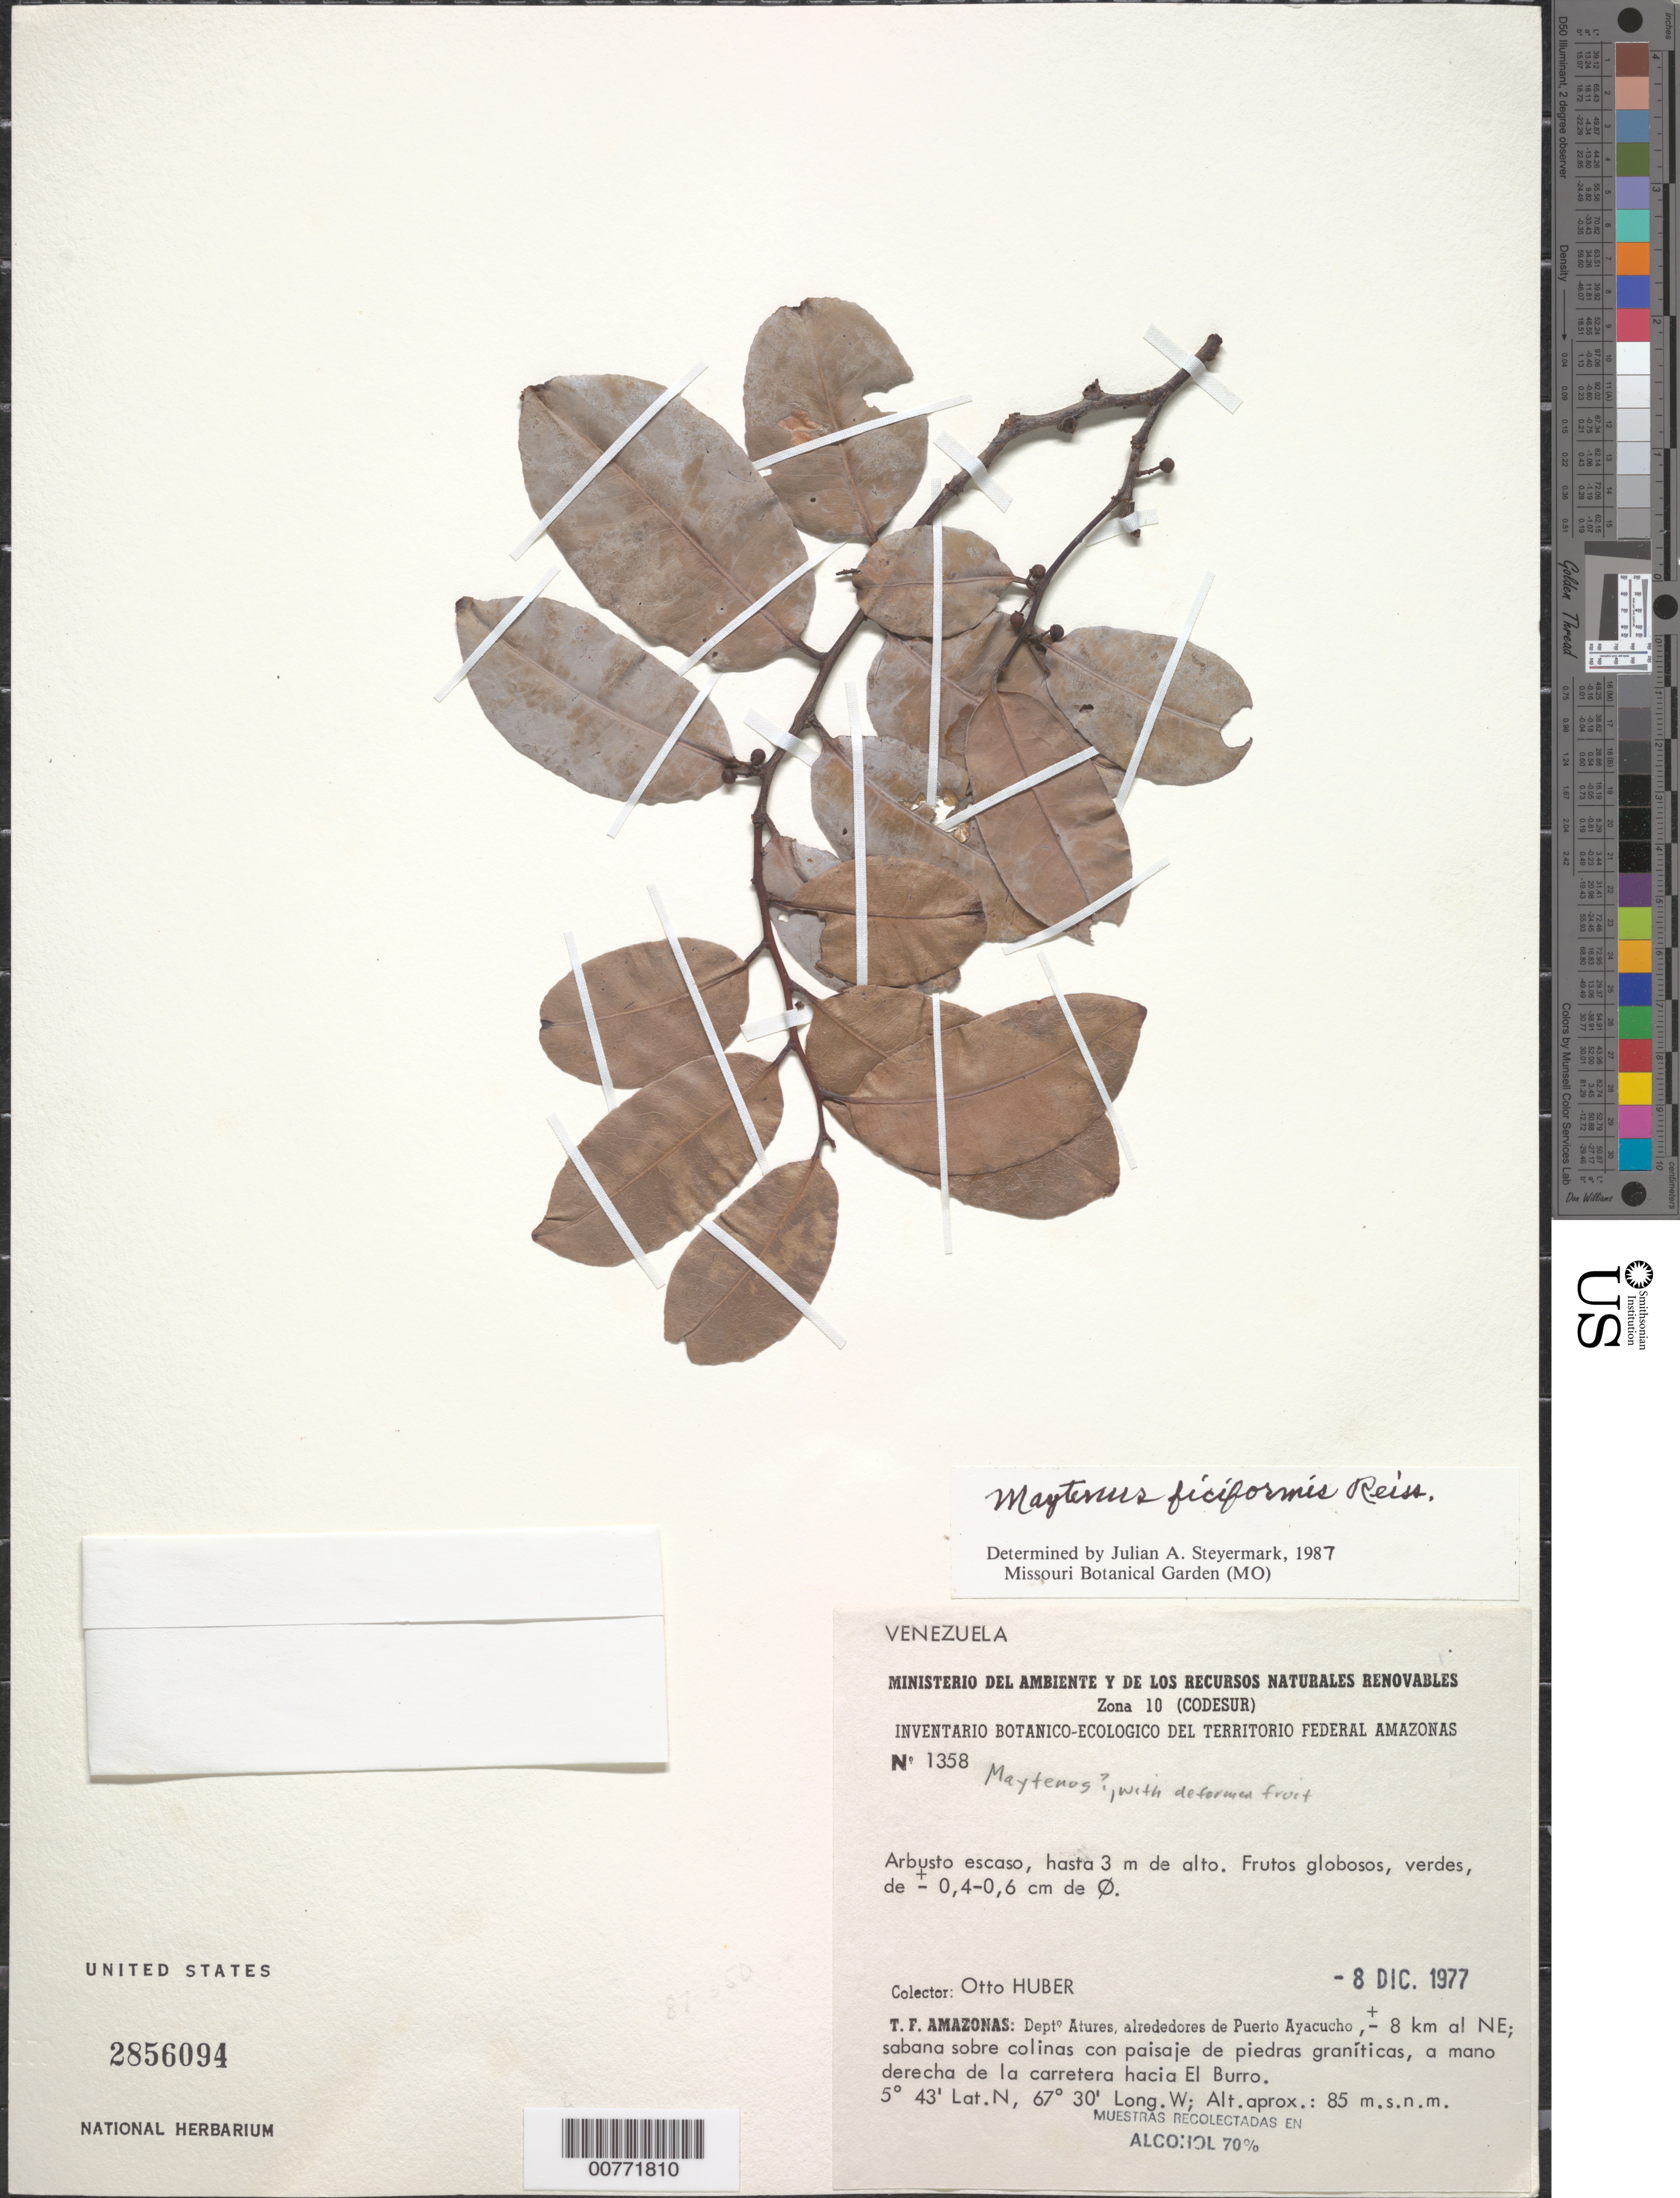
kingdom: Plantae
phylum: Tracheophyta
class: Magnoliopsida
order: Celastrales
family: Celastraceae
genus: Maytenus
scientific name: Maytenus ficiformis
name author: Reissek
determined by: Steyermark, Julian A., (VEN)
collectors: O. Huber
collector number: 1358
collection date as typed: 8-Dec-77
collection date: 1977-12-08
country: Venezuela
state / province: Amazonas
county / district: Atures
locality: Puerto Ayacucho, 8 km al NE, carretera hacia El Burro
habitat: Sabana sobre colinas con paisaje de piedras graníticas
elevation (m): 85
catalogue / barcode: US 2856094